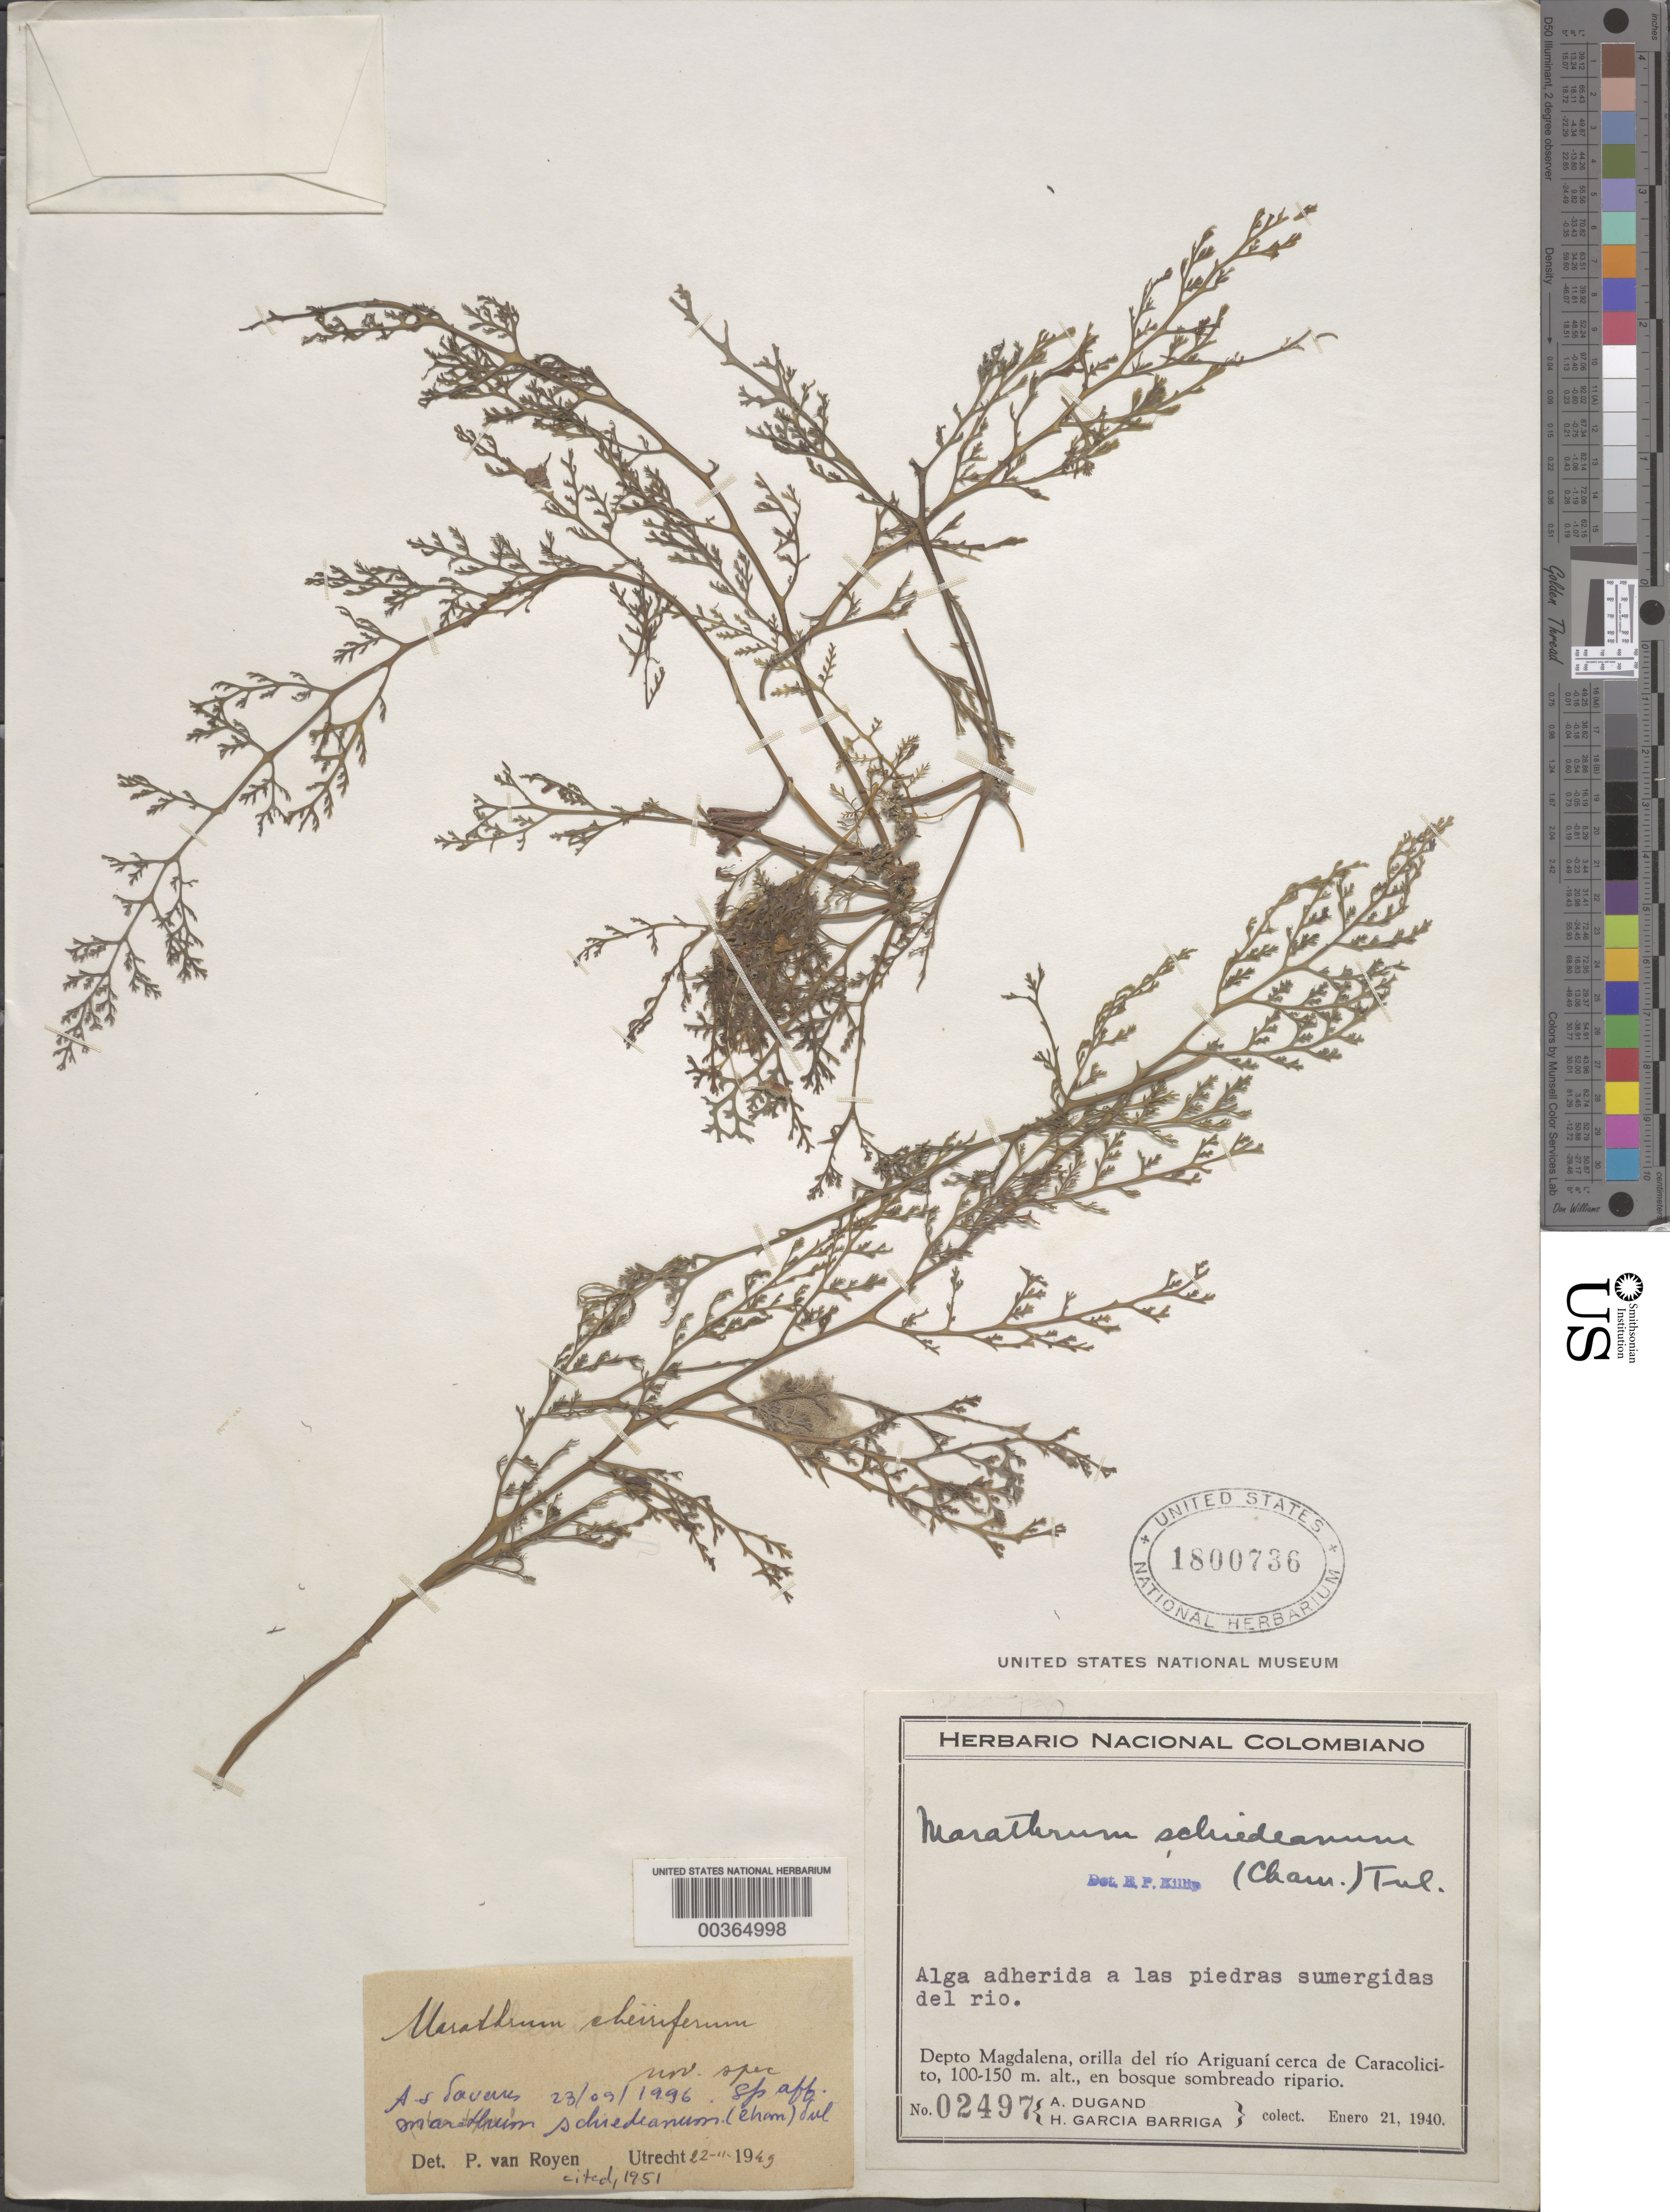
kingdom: Plantae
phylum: Tracheophyta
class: Magnoliopsida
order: Malpighiales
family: Podostemaceae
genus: Marathrum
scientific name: Marathrum cheiriferum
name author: P. Royen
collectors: A. Dugand G. & H. García Barriga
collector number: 2497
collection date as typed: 21 Jan 1940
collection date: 1940-01-21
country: Colombia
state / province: Magdalena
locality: Orila del Rio ariguani Cerca de Caracolicito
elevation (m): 100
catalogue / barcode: US 1800736